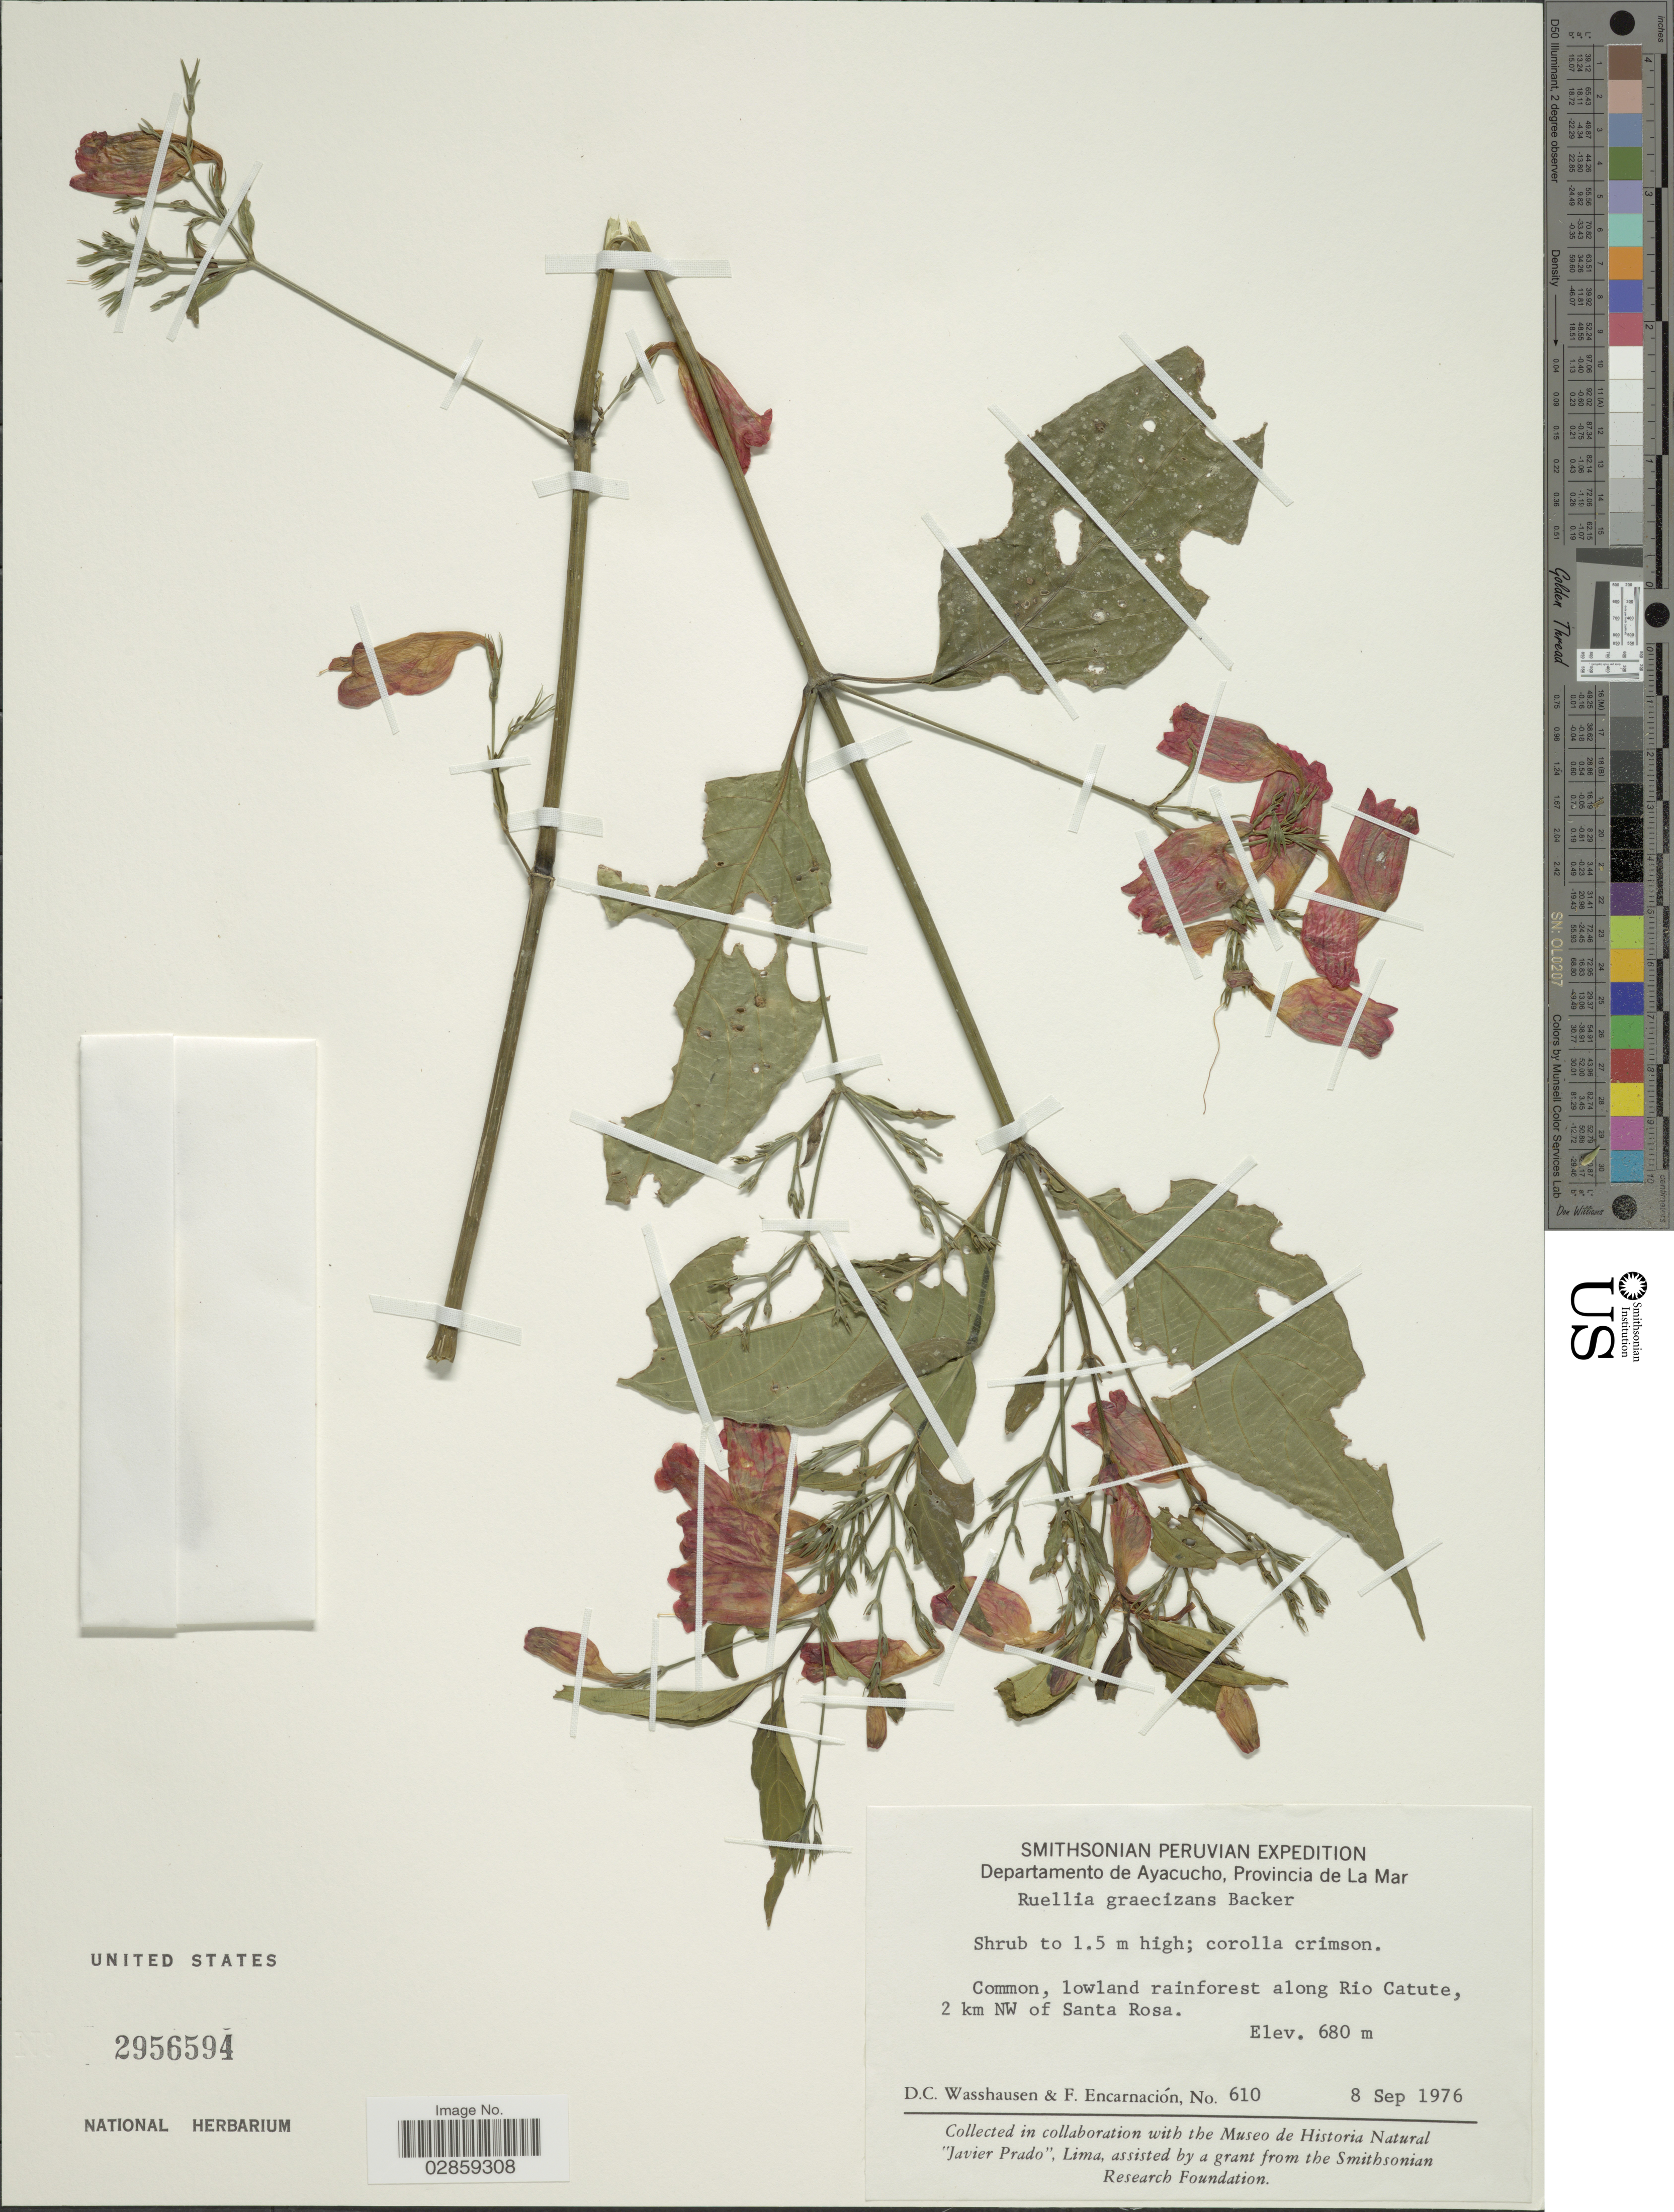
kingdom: Plantae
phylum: Tracheophyta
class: Magnoliopsida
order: Lamiales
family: Acanthaceae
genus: Ruellia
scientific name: Ruellia brevifolia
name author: (Pohl) C. Ezcurra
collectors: D. C. Wasshausen & F. Encarnación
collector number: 610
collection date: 1976-09-08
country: Peru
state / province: Ayacucho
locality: Departamento de Ayacucho, Provincia de La Mar, Common, lowland rainforest along Rio Catute, 2 km NW of Santa Rosa.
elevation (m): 680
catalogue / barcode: US 2956594